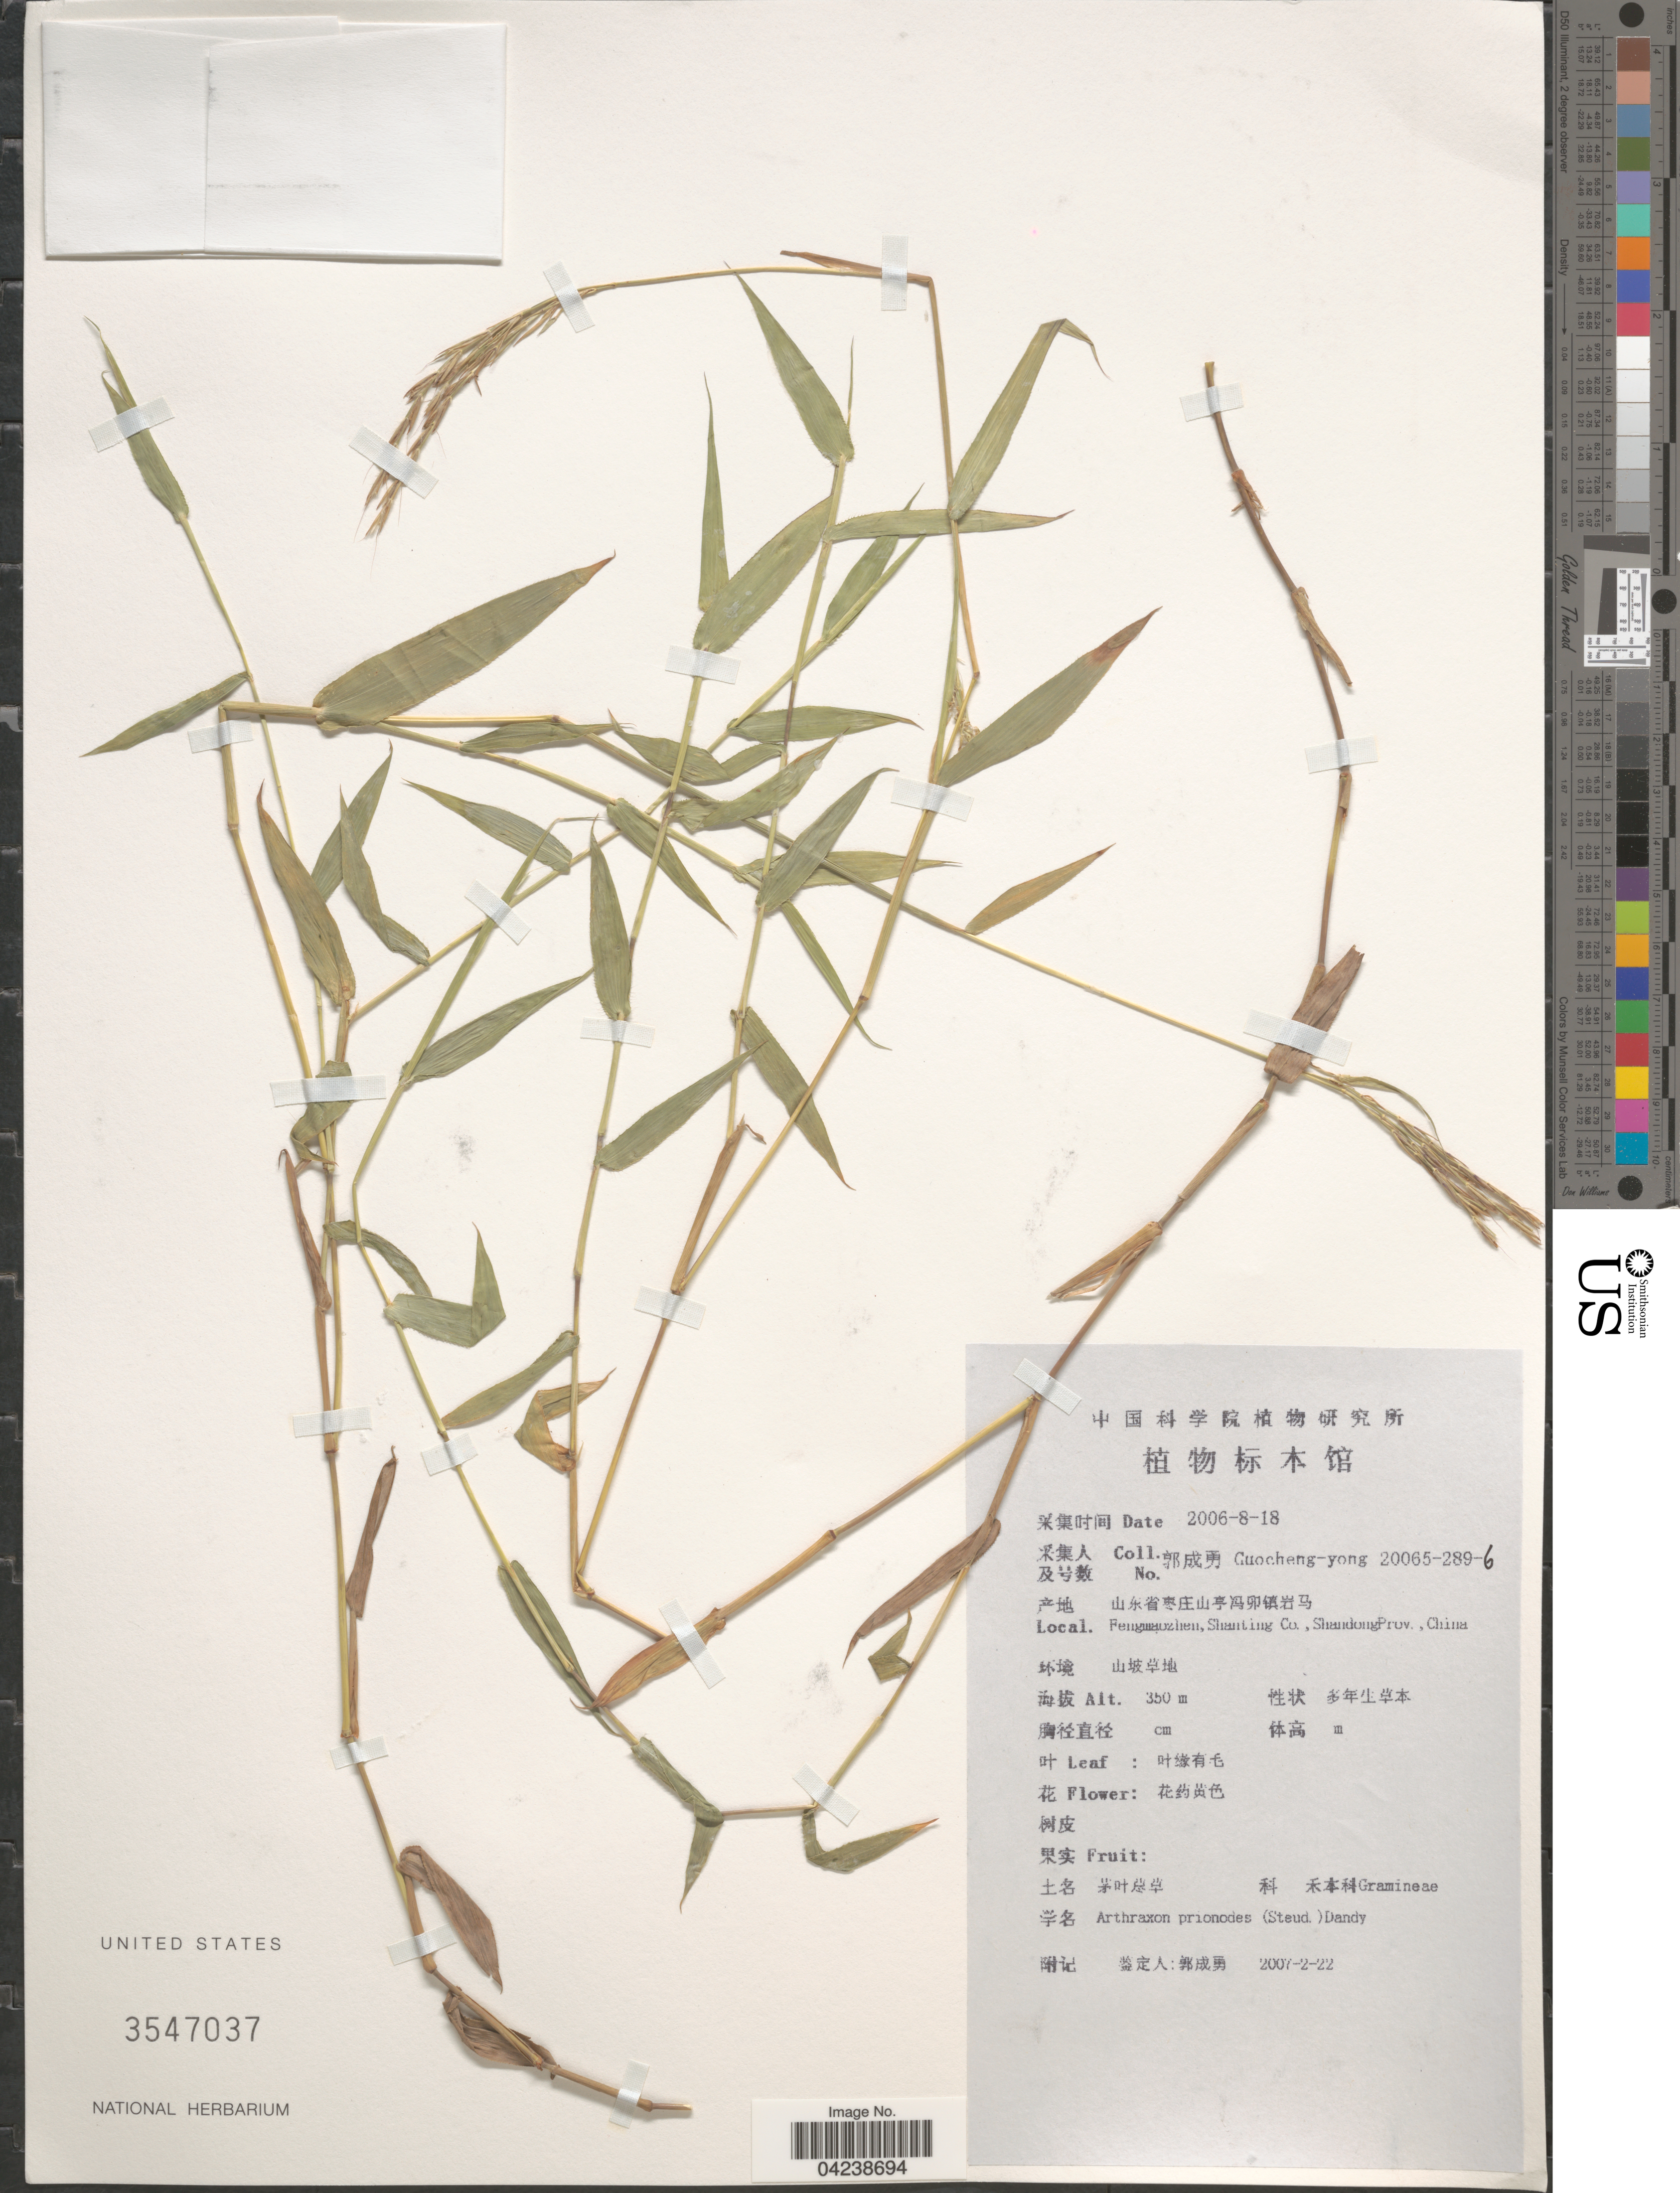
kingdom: Plantae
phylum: Tracheophyta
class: Liliopsida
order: Poales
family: Poaceae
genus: Arthraxon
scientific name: Arthraxon prionodes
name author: (Steud.) Dandy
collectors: Guo cheng-yong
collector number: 20065-289-6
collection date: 2006-08-18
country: China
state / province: Shandong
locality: Fengmaozhen, Shanting Co.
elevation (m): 350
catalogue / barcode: US 3547037